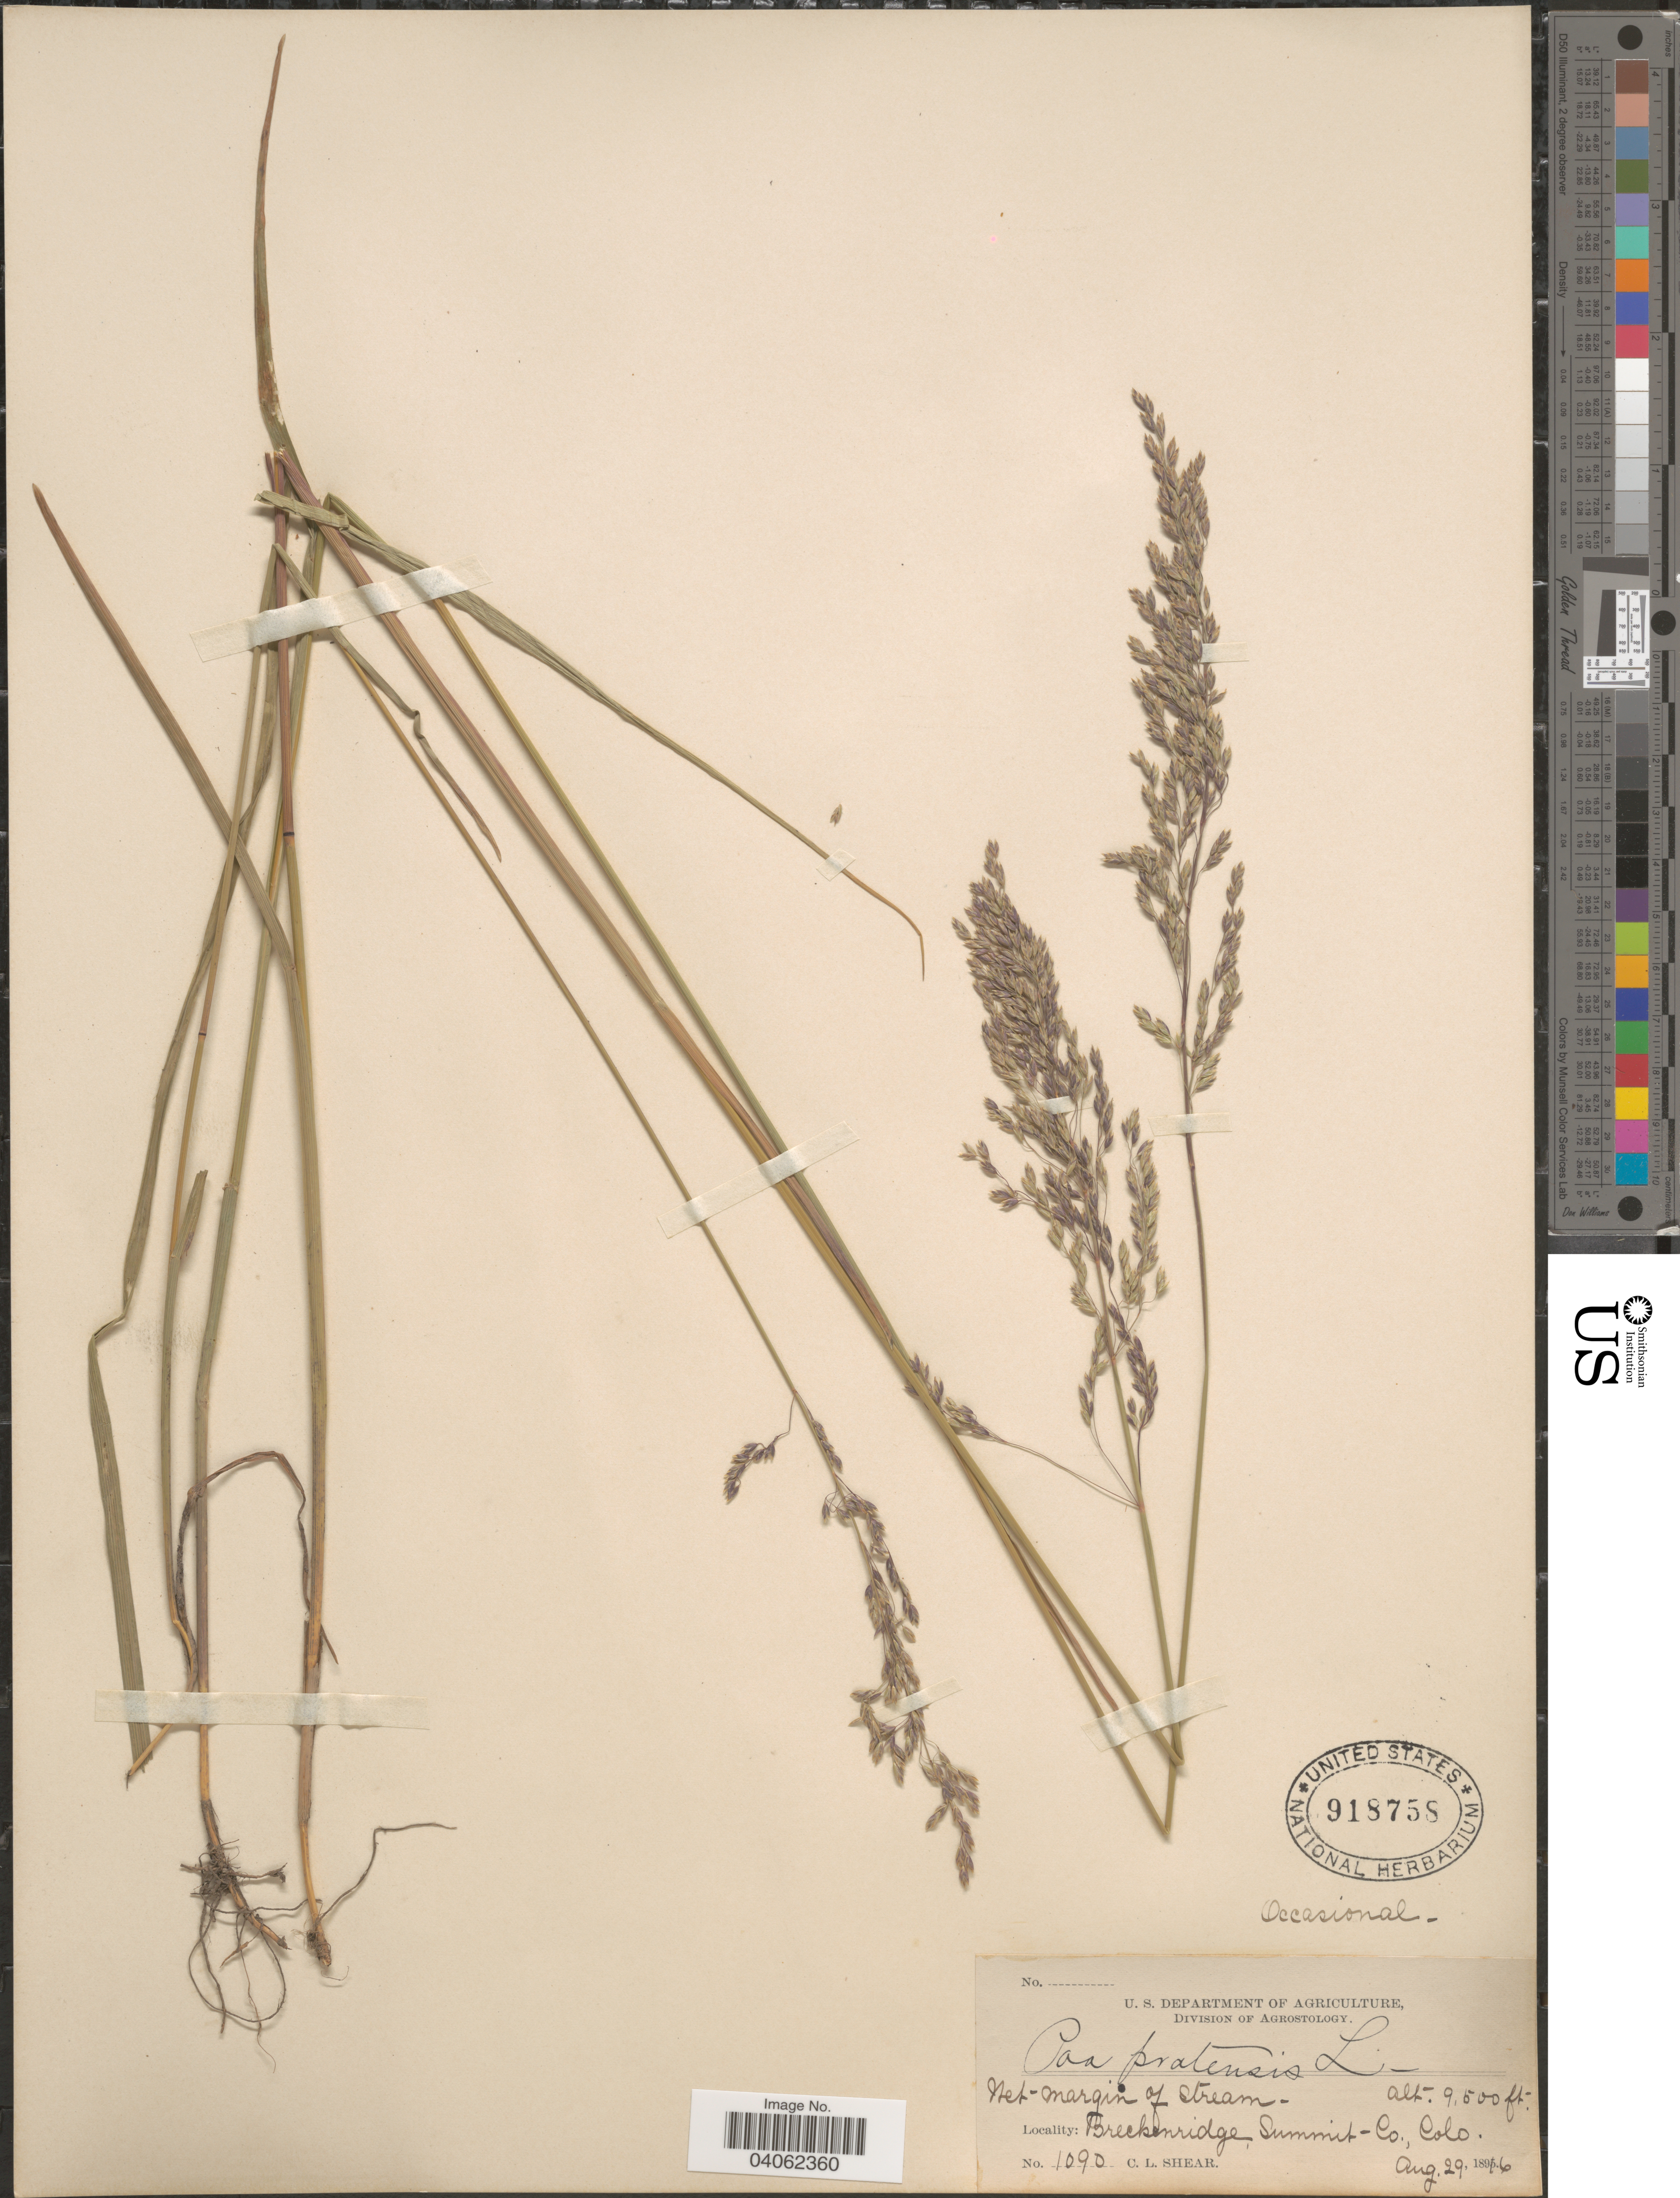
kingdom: Plantae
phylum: Tracheophyta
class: Liliopsida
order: Poales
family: Poaceae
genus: Poa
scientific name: Poa pratensis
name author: L.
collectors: C. L. Shear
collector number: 1090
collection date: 1896-08-29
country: United States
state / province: Colorado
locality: Breckenridge, Summit Co.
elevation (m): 2896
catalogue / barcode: US 918758